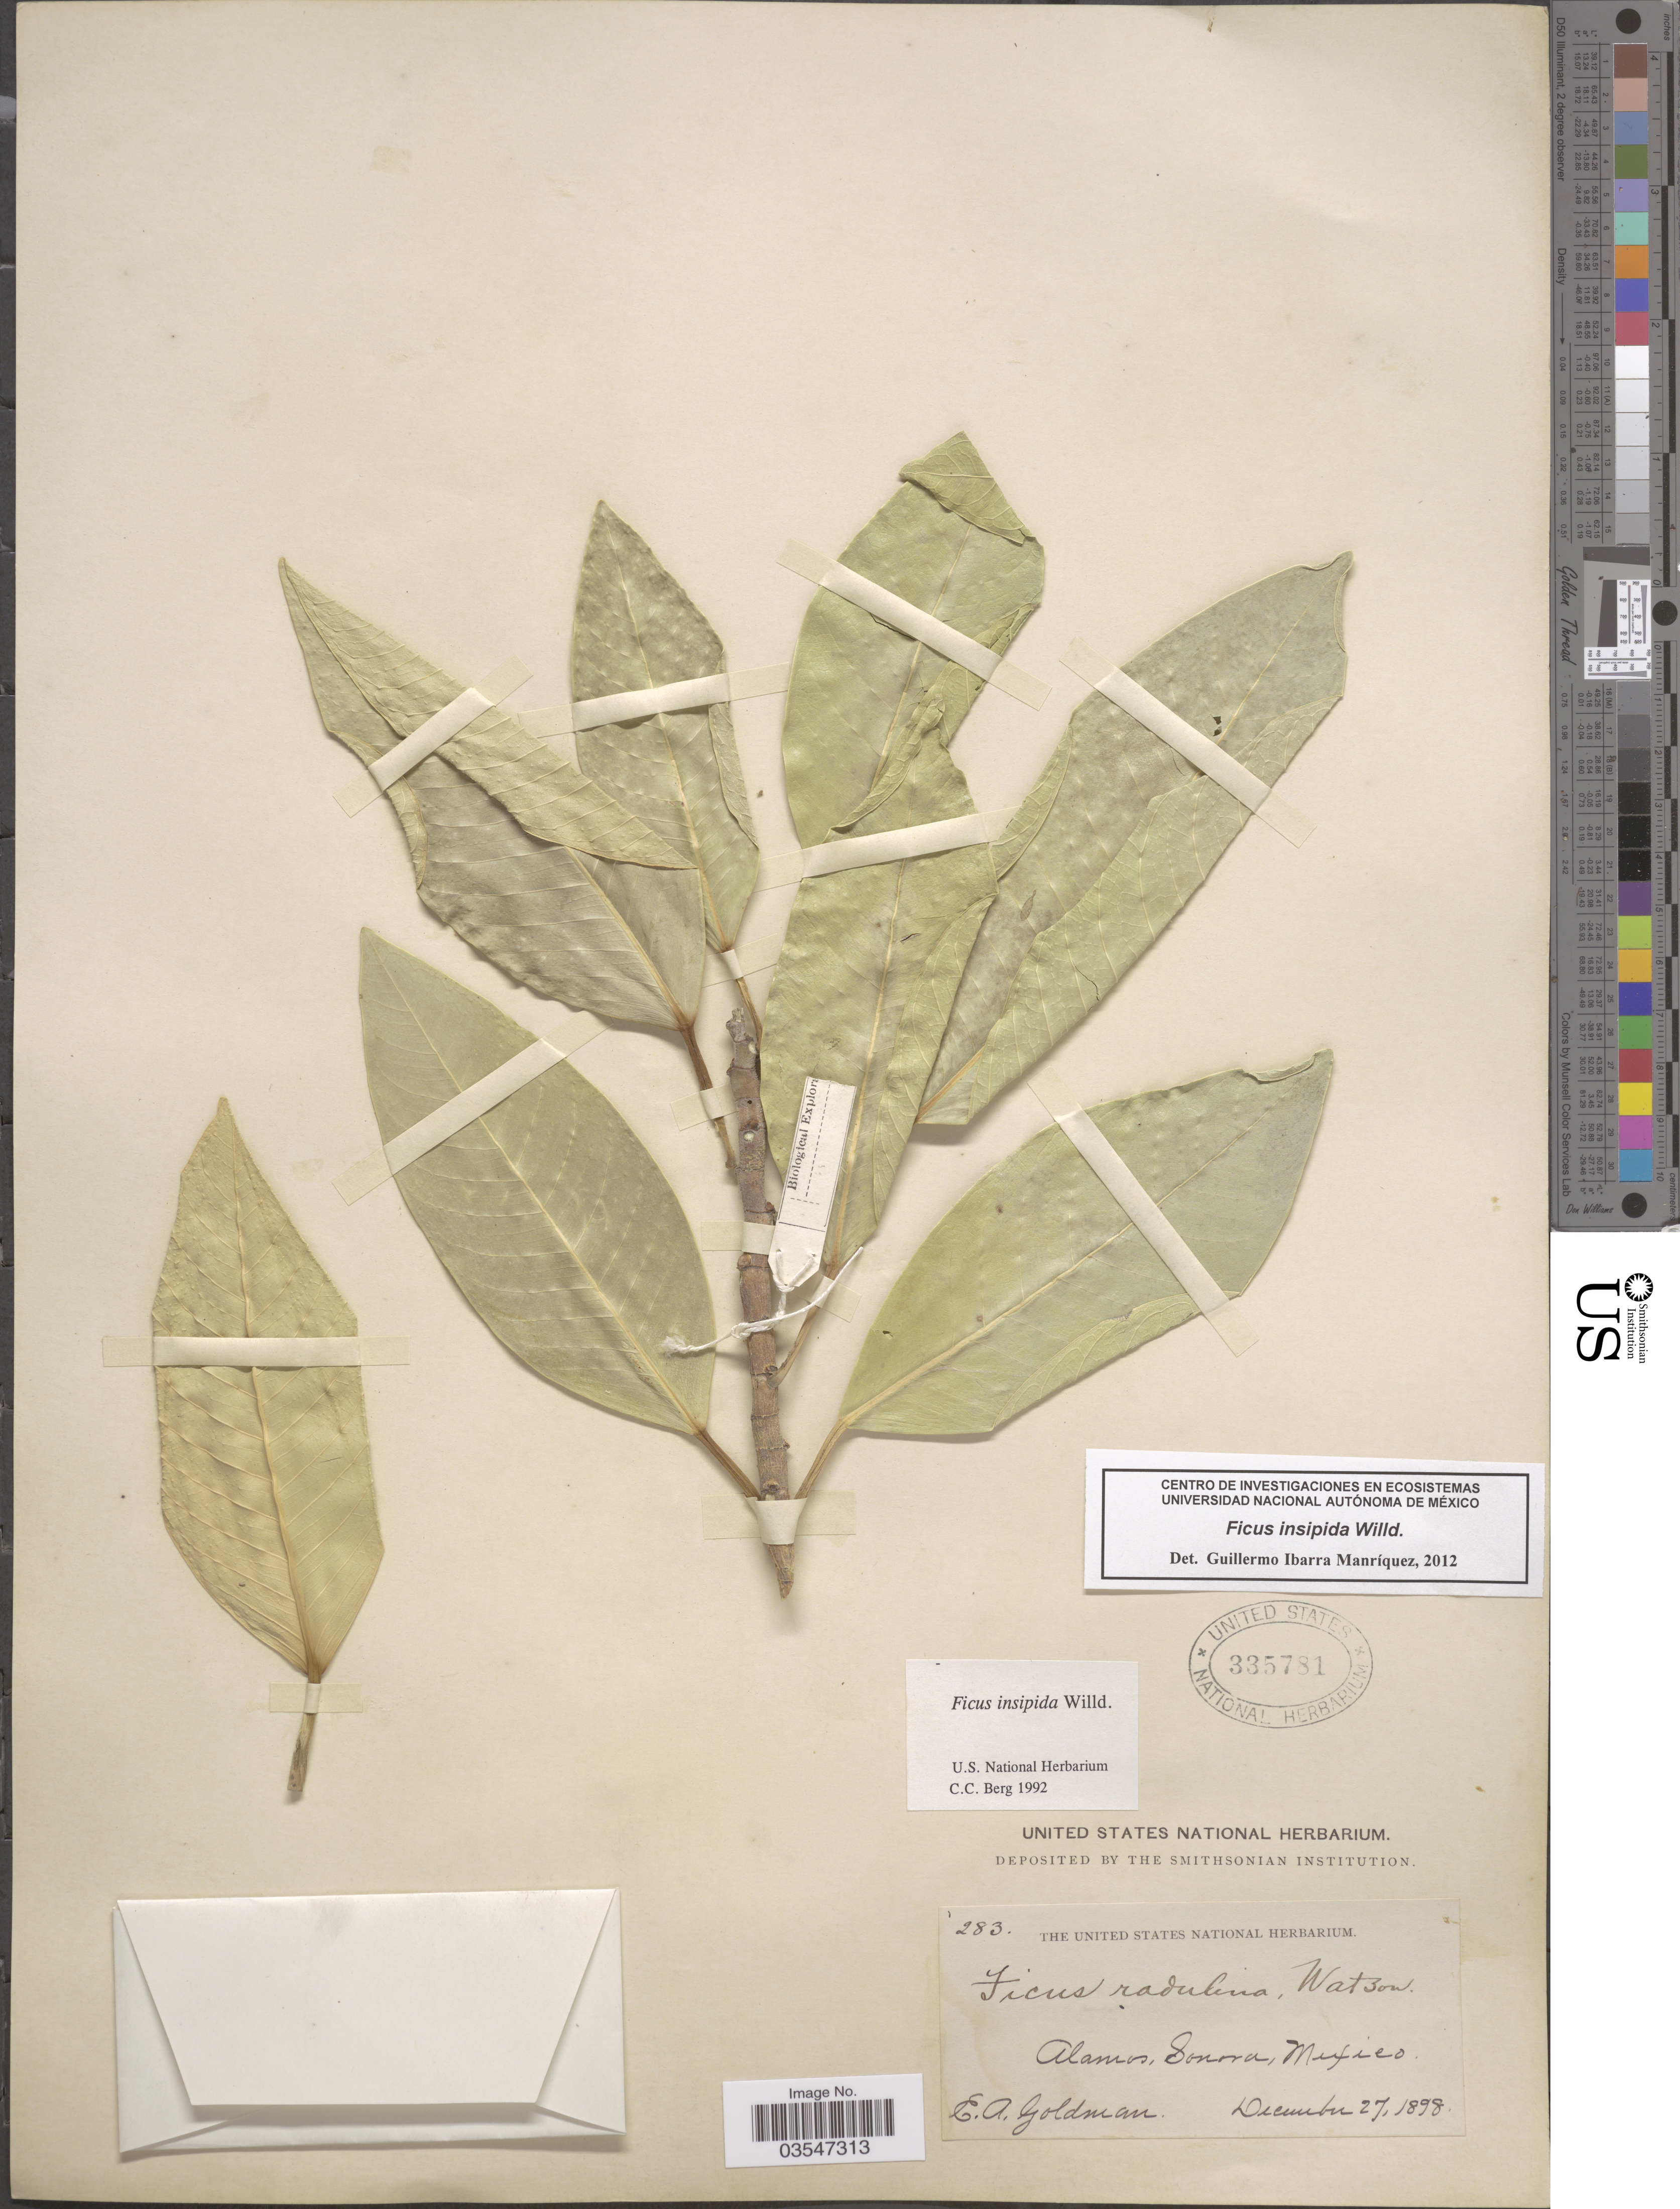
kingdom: Plantae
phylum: Tracheophyta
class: Magnoliopsida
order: Rosales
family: Moraceae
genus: Ficus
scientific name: Ficus insipida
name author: Willd.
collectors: E. A. Goldman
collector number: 283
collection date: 1898-12-27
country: Mexico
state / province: Sonora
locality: Alamos.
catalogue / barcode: US 335781